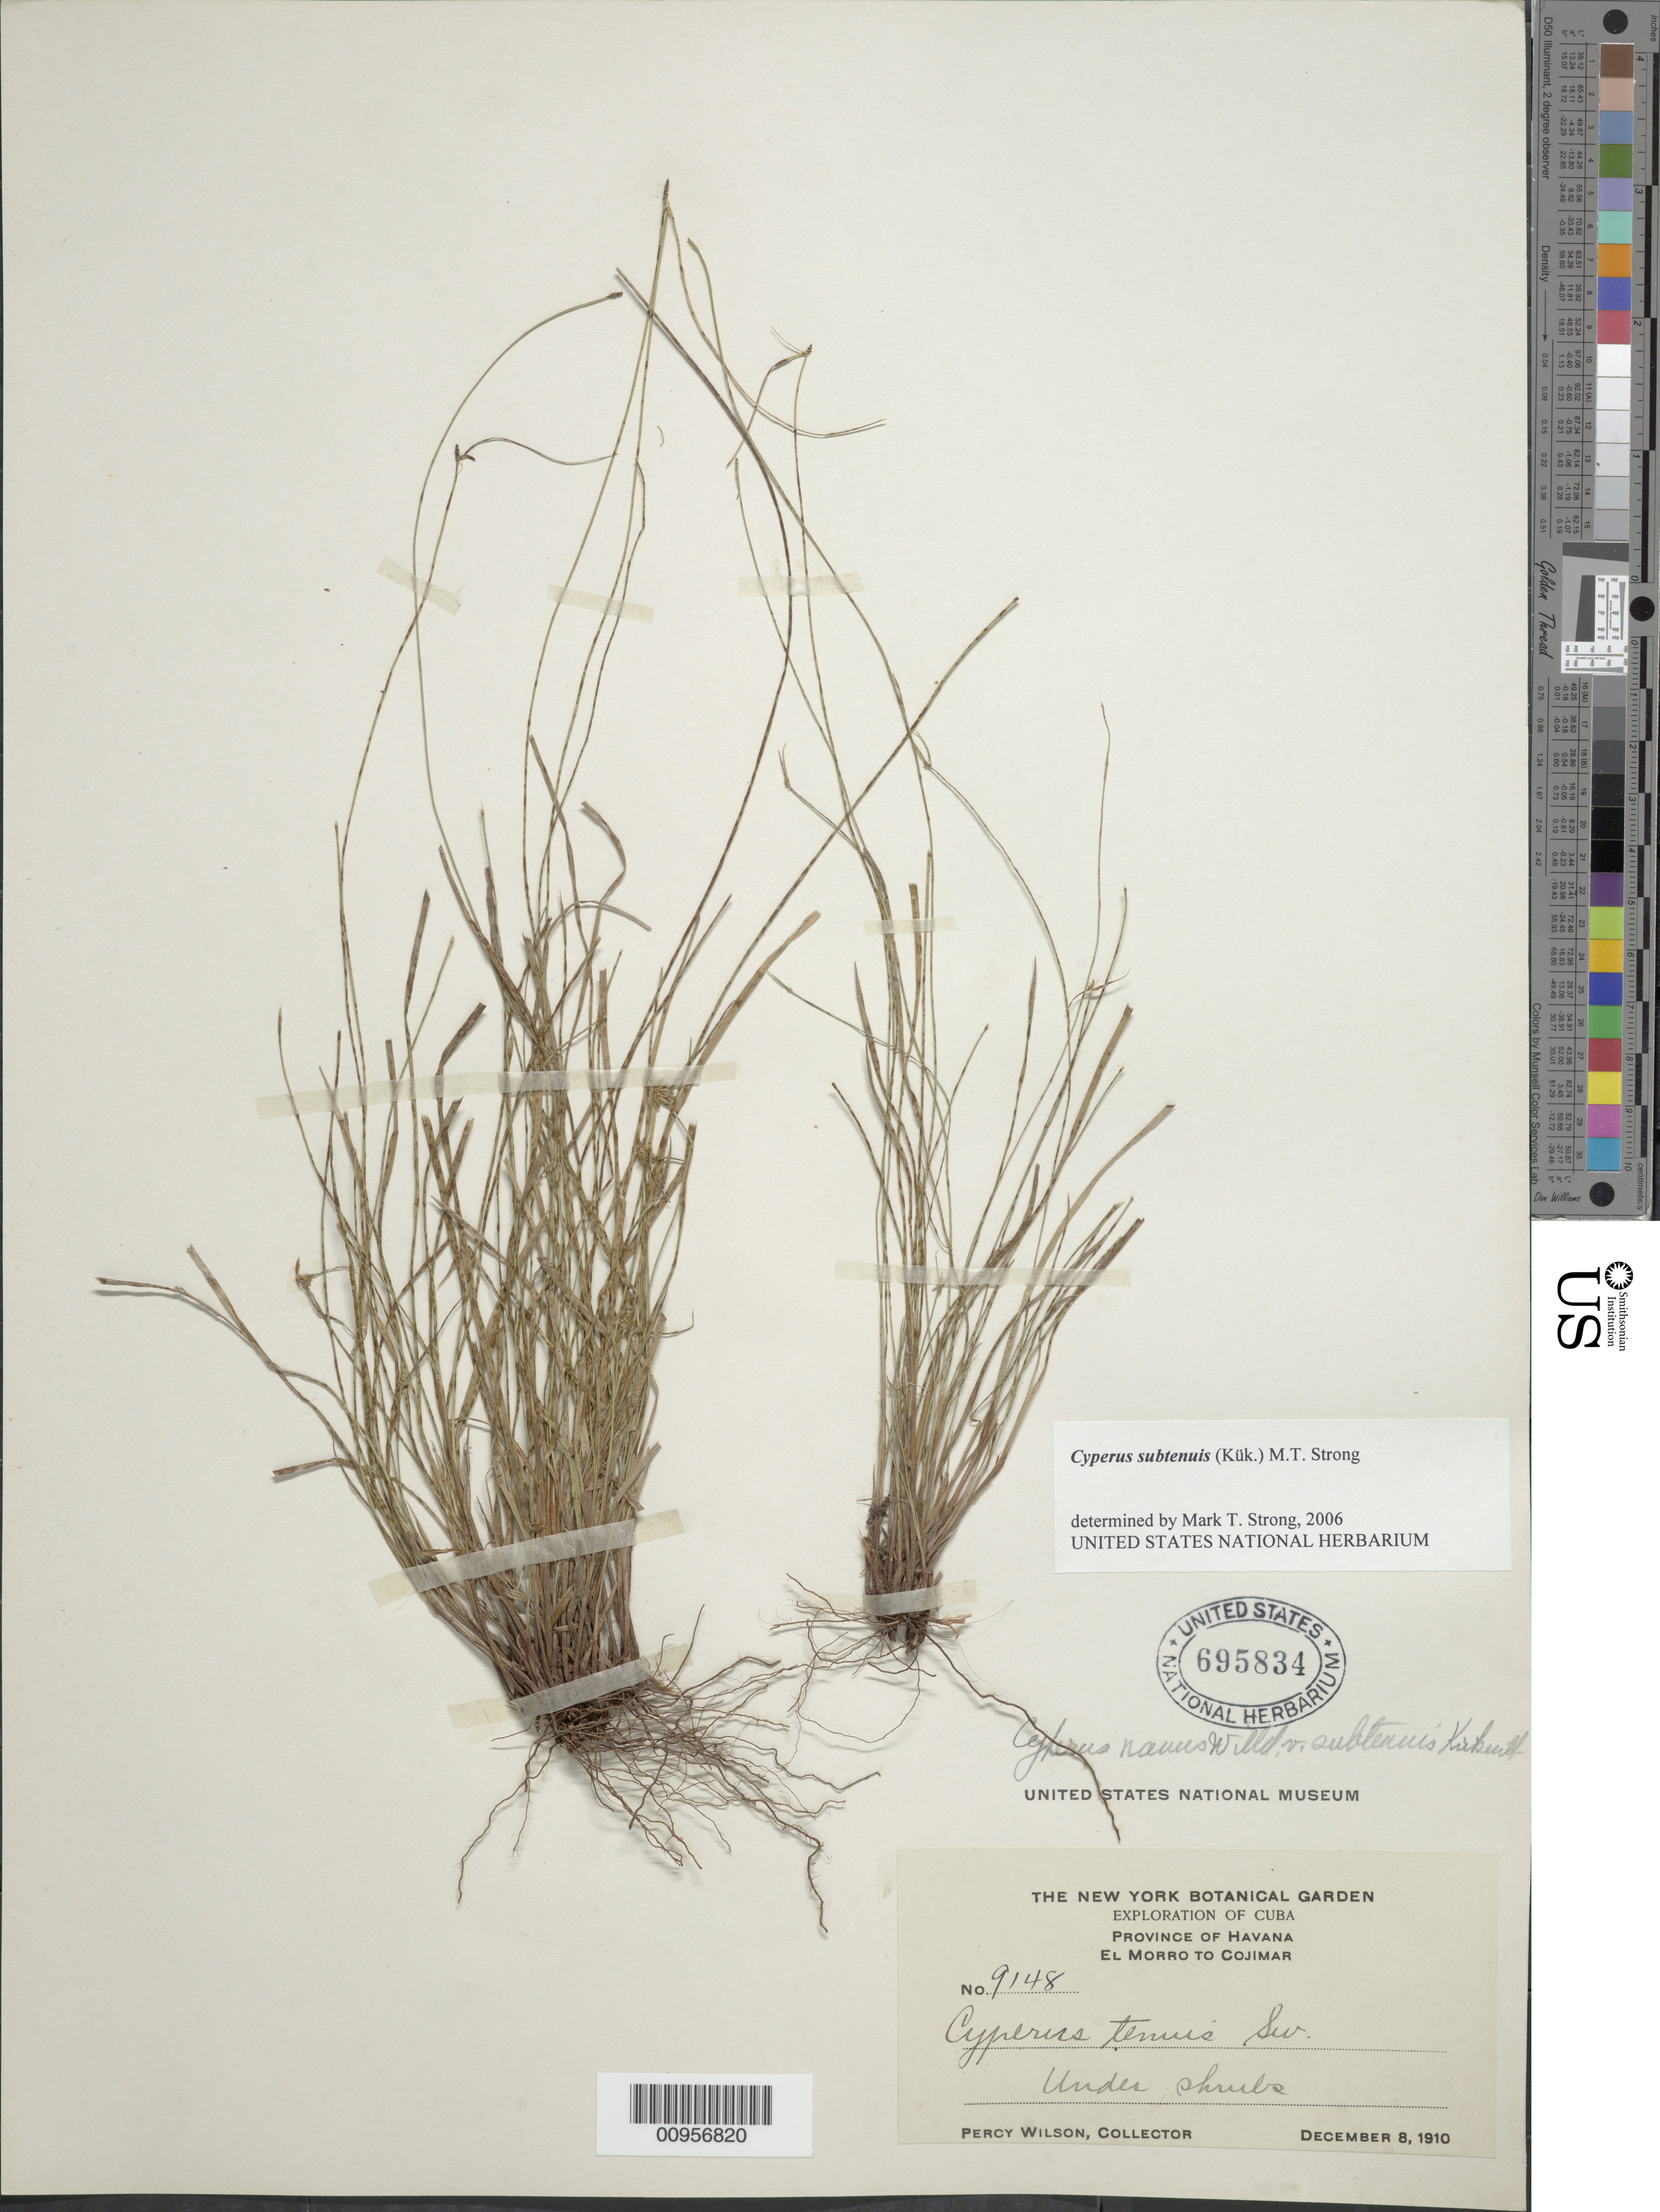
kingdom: Plantae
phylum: Tracheophyta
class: Liliopsida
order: Poales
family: Cyperaceae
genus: Cyperus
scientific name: Cyperus subtenuis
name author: (Kük.) M.T. Strong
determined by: Strong, M. T., (US), Smithsonian Institution - National Museum of Natural History (UNITED STATES)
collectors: P. Wilson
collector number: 9148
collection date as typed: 08 Dec 1910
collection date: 1910-12-08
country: Cuba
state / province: La Habana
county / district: Municipio Habana del Este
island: Cuba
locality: El Morro to Cojimar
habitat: Under shrubs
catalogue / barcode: US 695834